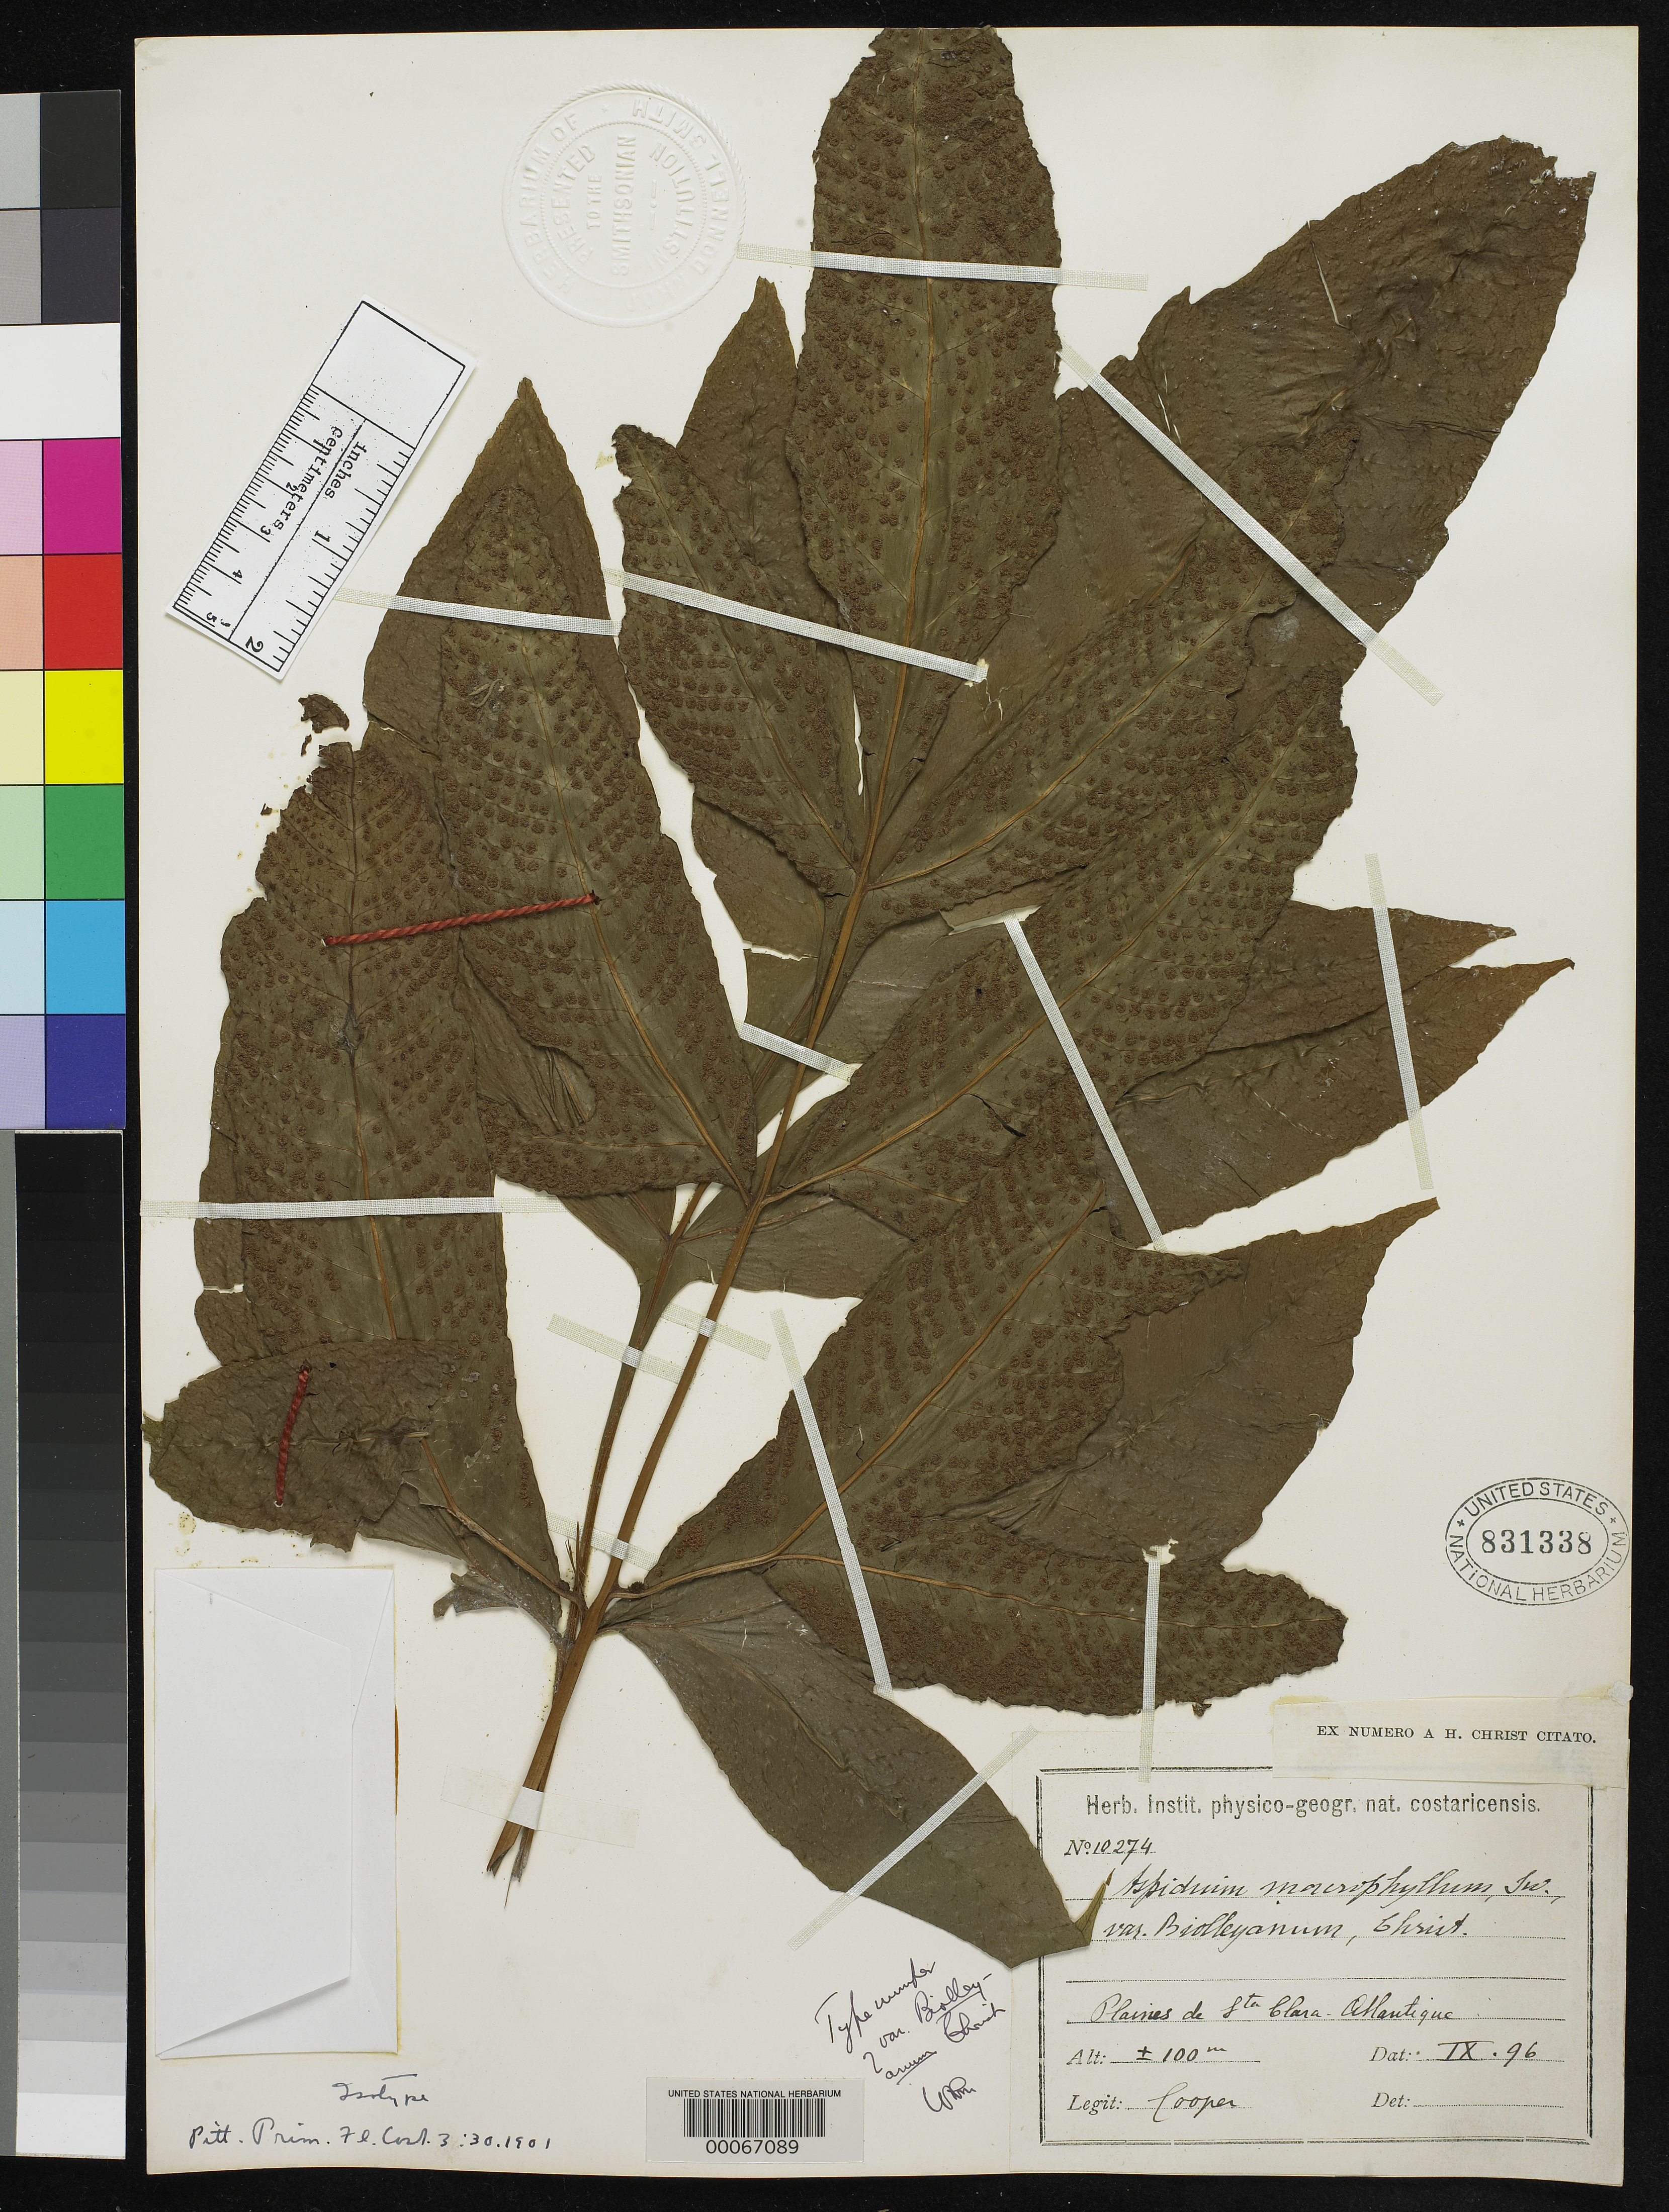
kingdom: Plantae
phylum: Tracheophyta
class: Polypodiopsida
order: Polypodiales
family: Tectariaceae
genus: Aspidium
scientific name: Aspidium macrophyllum var. biolleyanum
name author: Christ in Pittier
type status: Type Collection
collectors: J. J. Cooper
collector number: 10274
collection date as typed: Sep 1896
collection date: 1896-09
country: Costa Rica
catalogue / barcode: US 831338